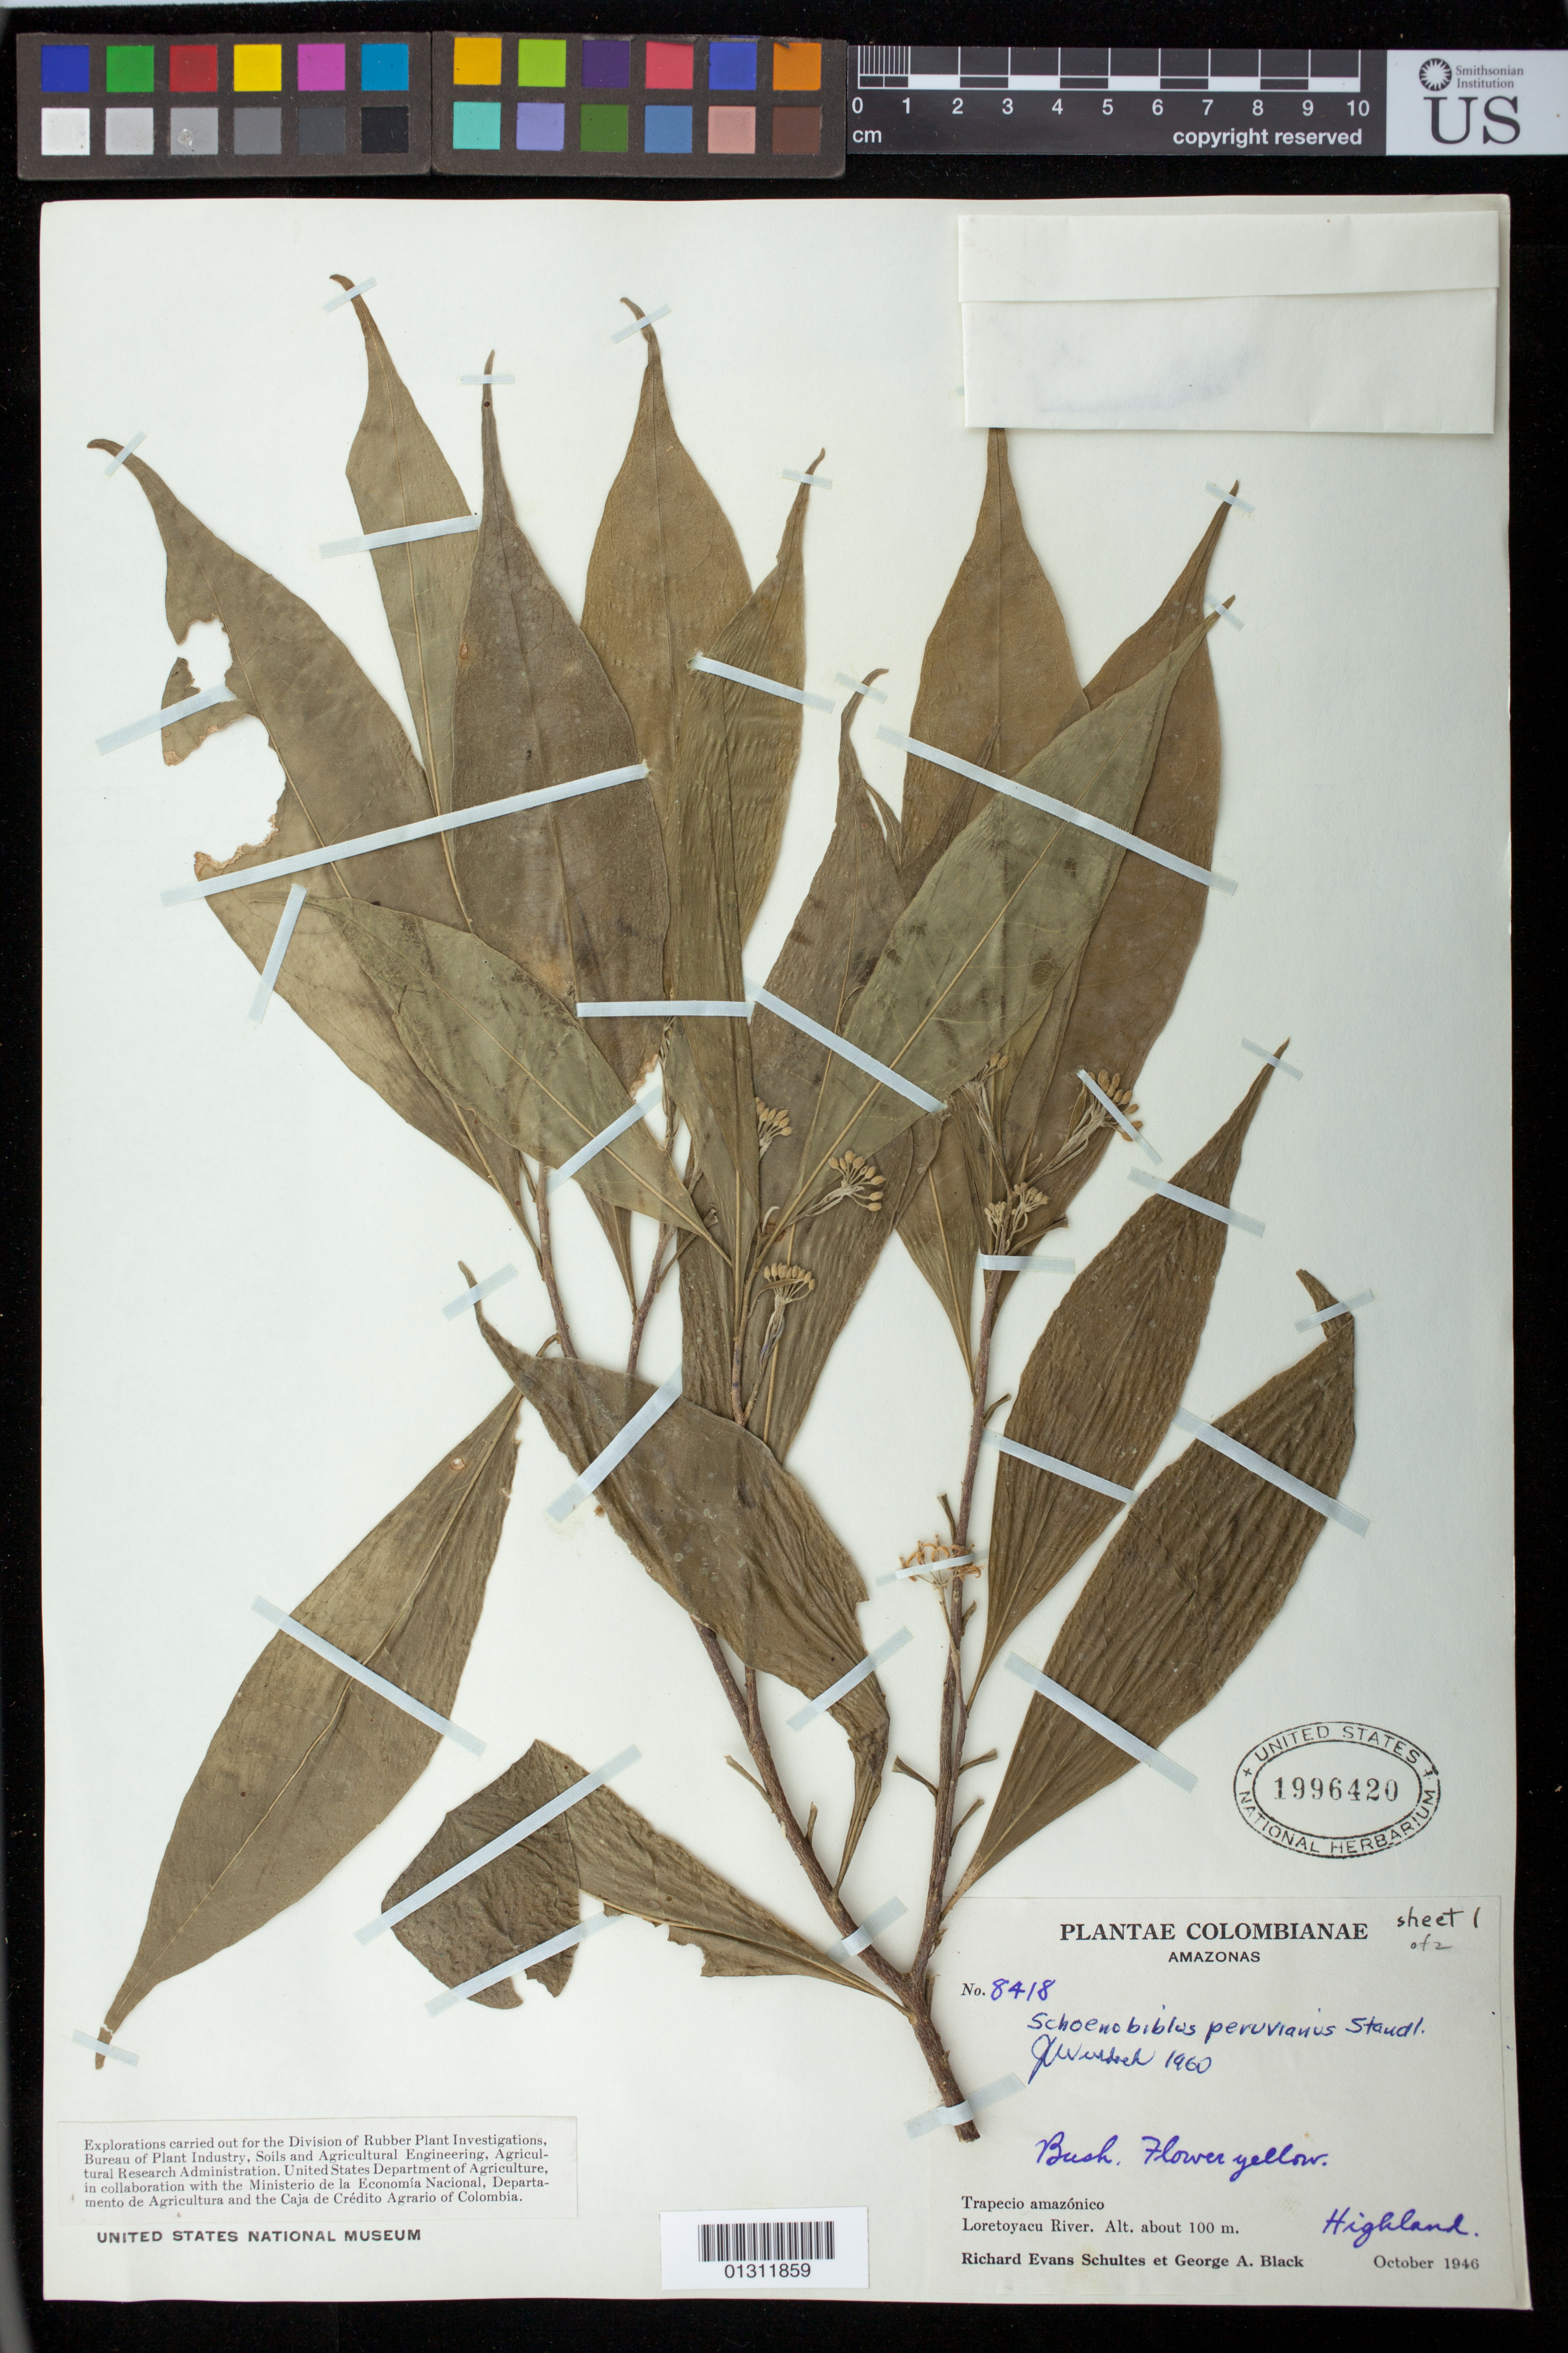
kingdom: Plantae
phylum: Tracheophyta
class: Magnoliopsida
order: Malvales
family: Thymelaeaceae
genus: Schoenobiblus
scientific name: Schoenobiblus peruvianus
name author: Standl.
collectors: R. E. Schultes & G. A. Black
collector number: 8418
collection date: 1946-10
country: Colombia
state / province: Amazonas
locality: Trapecio amazónico. Loretoyacu River.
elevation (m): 100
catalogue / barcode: US 1996420